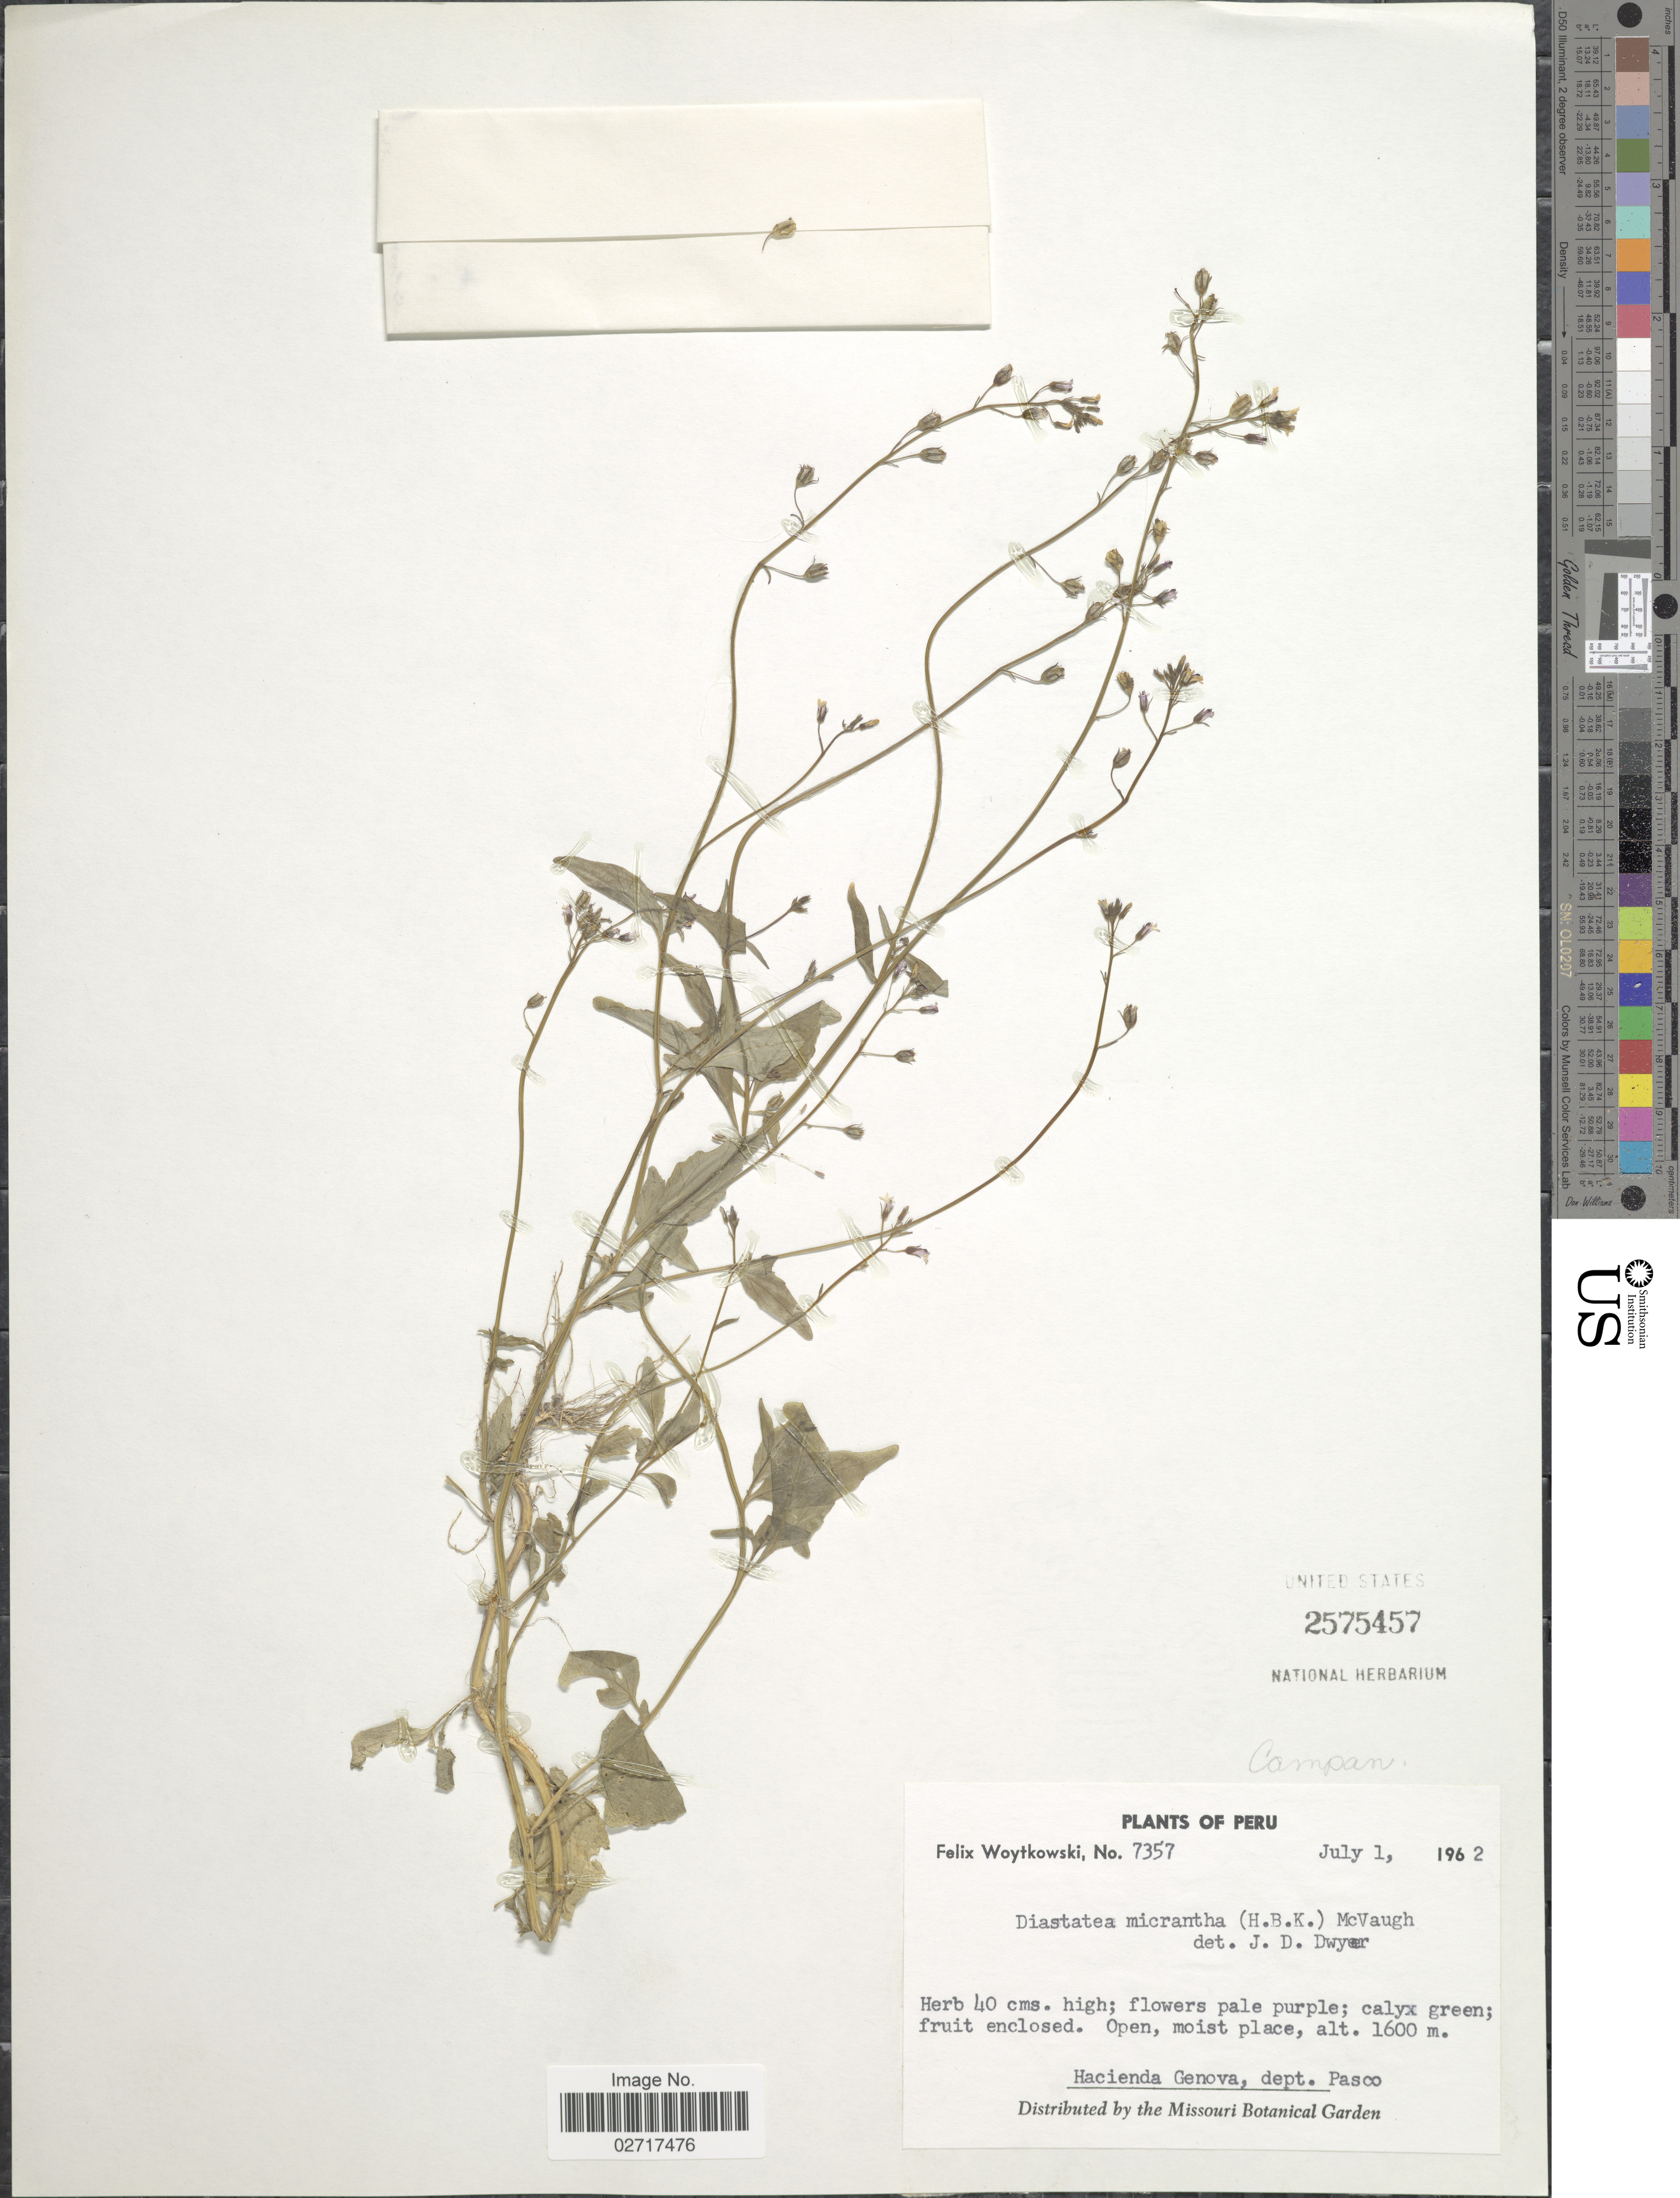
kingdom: Plantae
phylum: Tracheophyta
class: Magnoliopsida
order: Asterales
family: Campanulaceae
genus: Diastatea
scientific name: Diastatea micrantha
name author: (Kunth) McVaugh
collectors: F. Woytkowski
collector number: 7357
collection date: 1962-07-01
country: Peru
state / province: Pasco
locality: Hacienda Genova, dept. Pasco.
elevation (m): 1600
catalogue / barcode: US 2575457